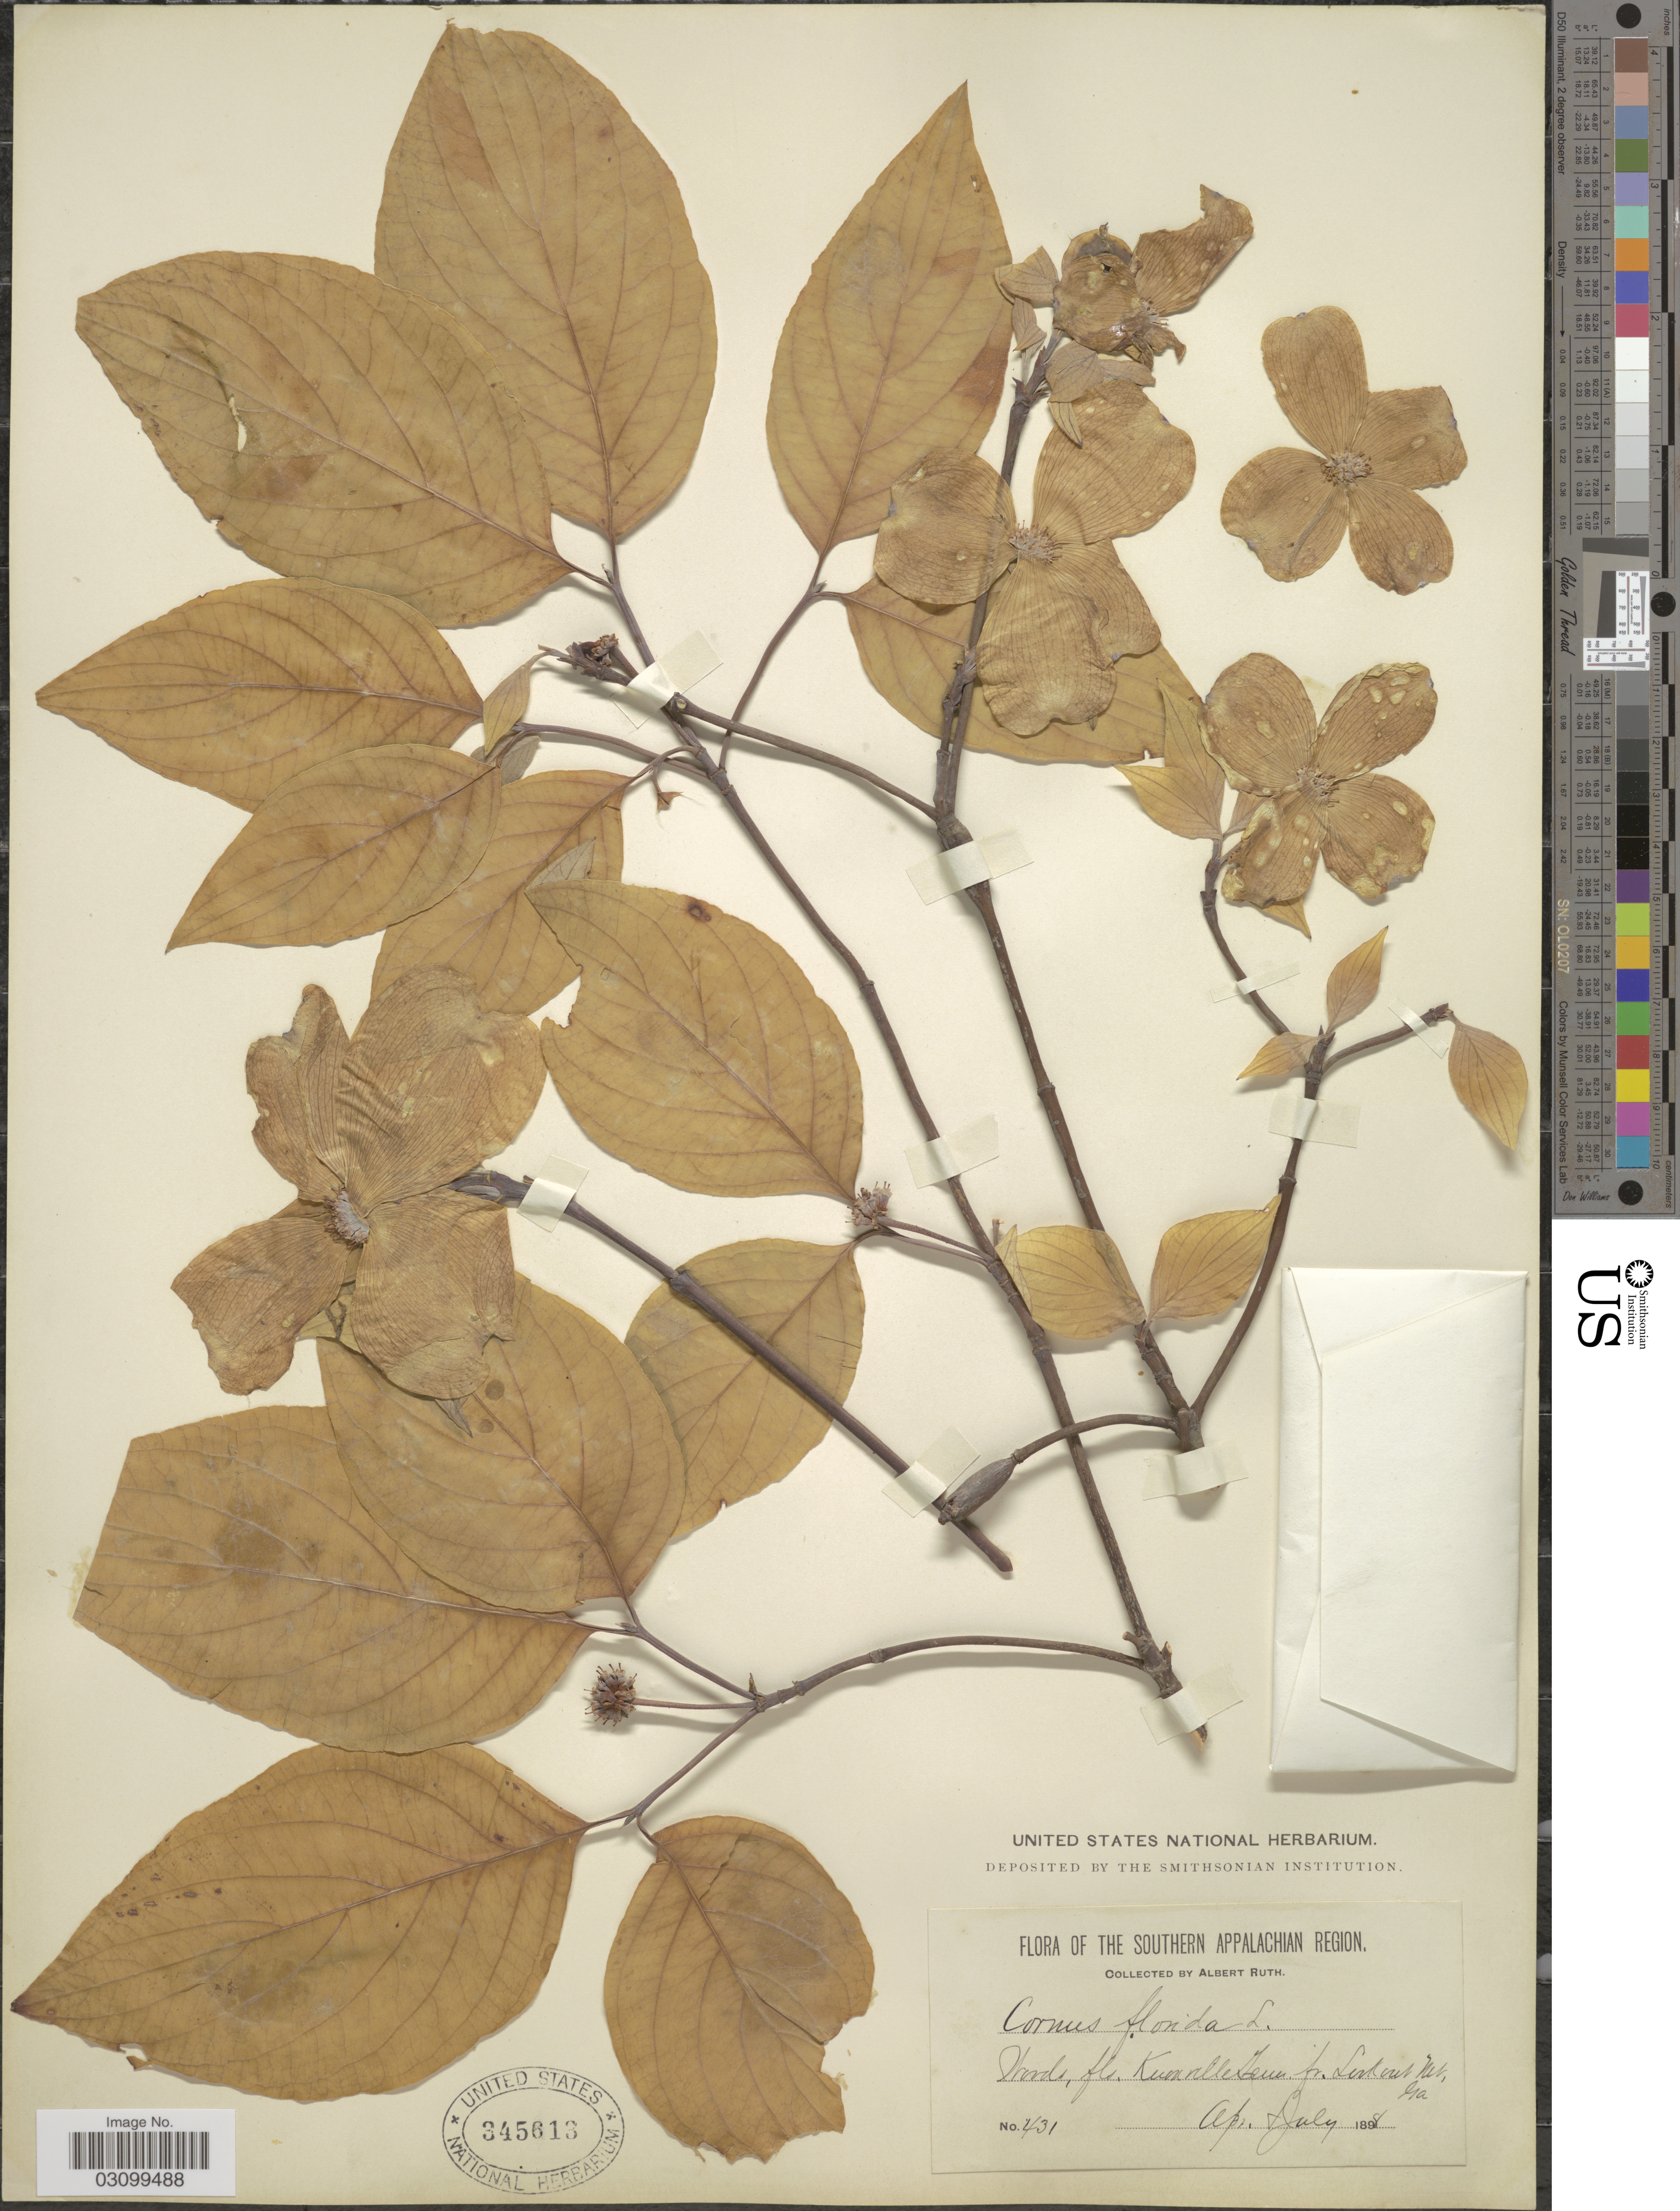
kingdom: Plantae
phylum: Tracheophyta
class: Magnoliopsida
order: Cornales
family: Cornaceae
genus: Cornus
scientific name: Cornus florida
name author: L.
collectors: A. Ruth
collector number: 431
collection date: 1898-04/1898-07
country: United States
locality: The Southern Appalachian Region. Knoxville Tenn fr. Lookout Mt., Ga.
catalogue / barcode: US 345613